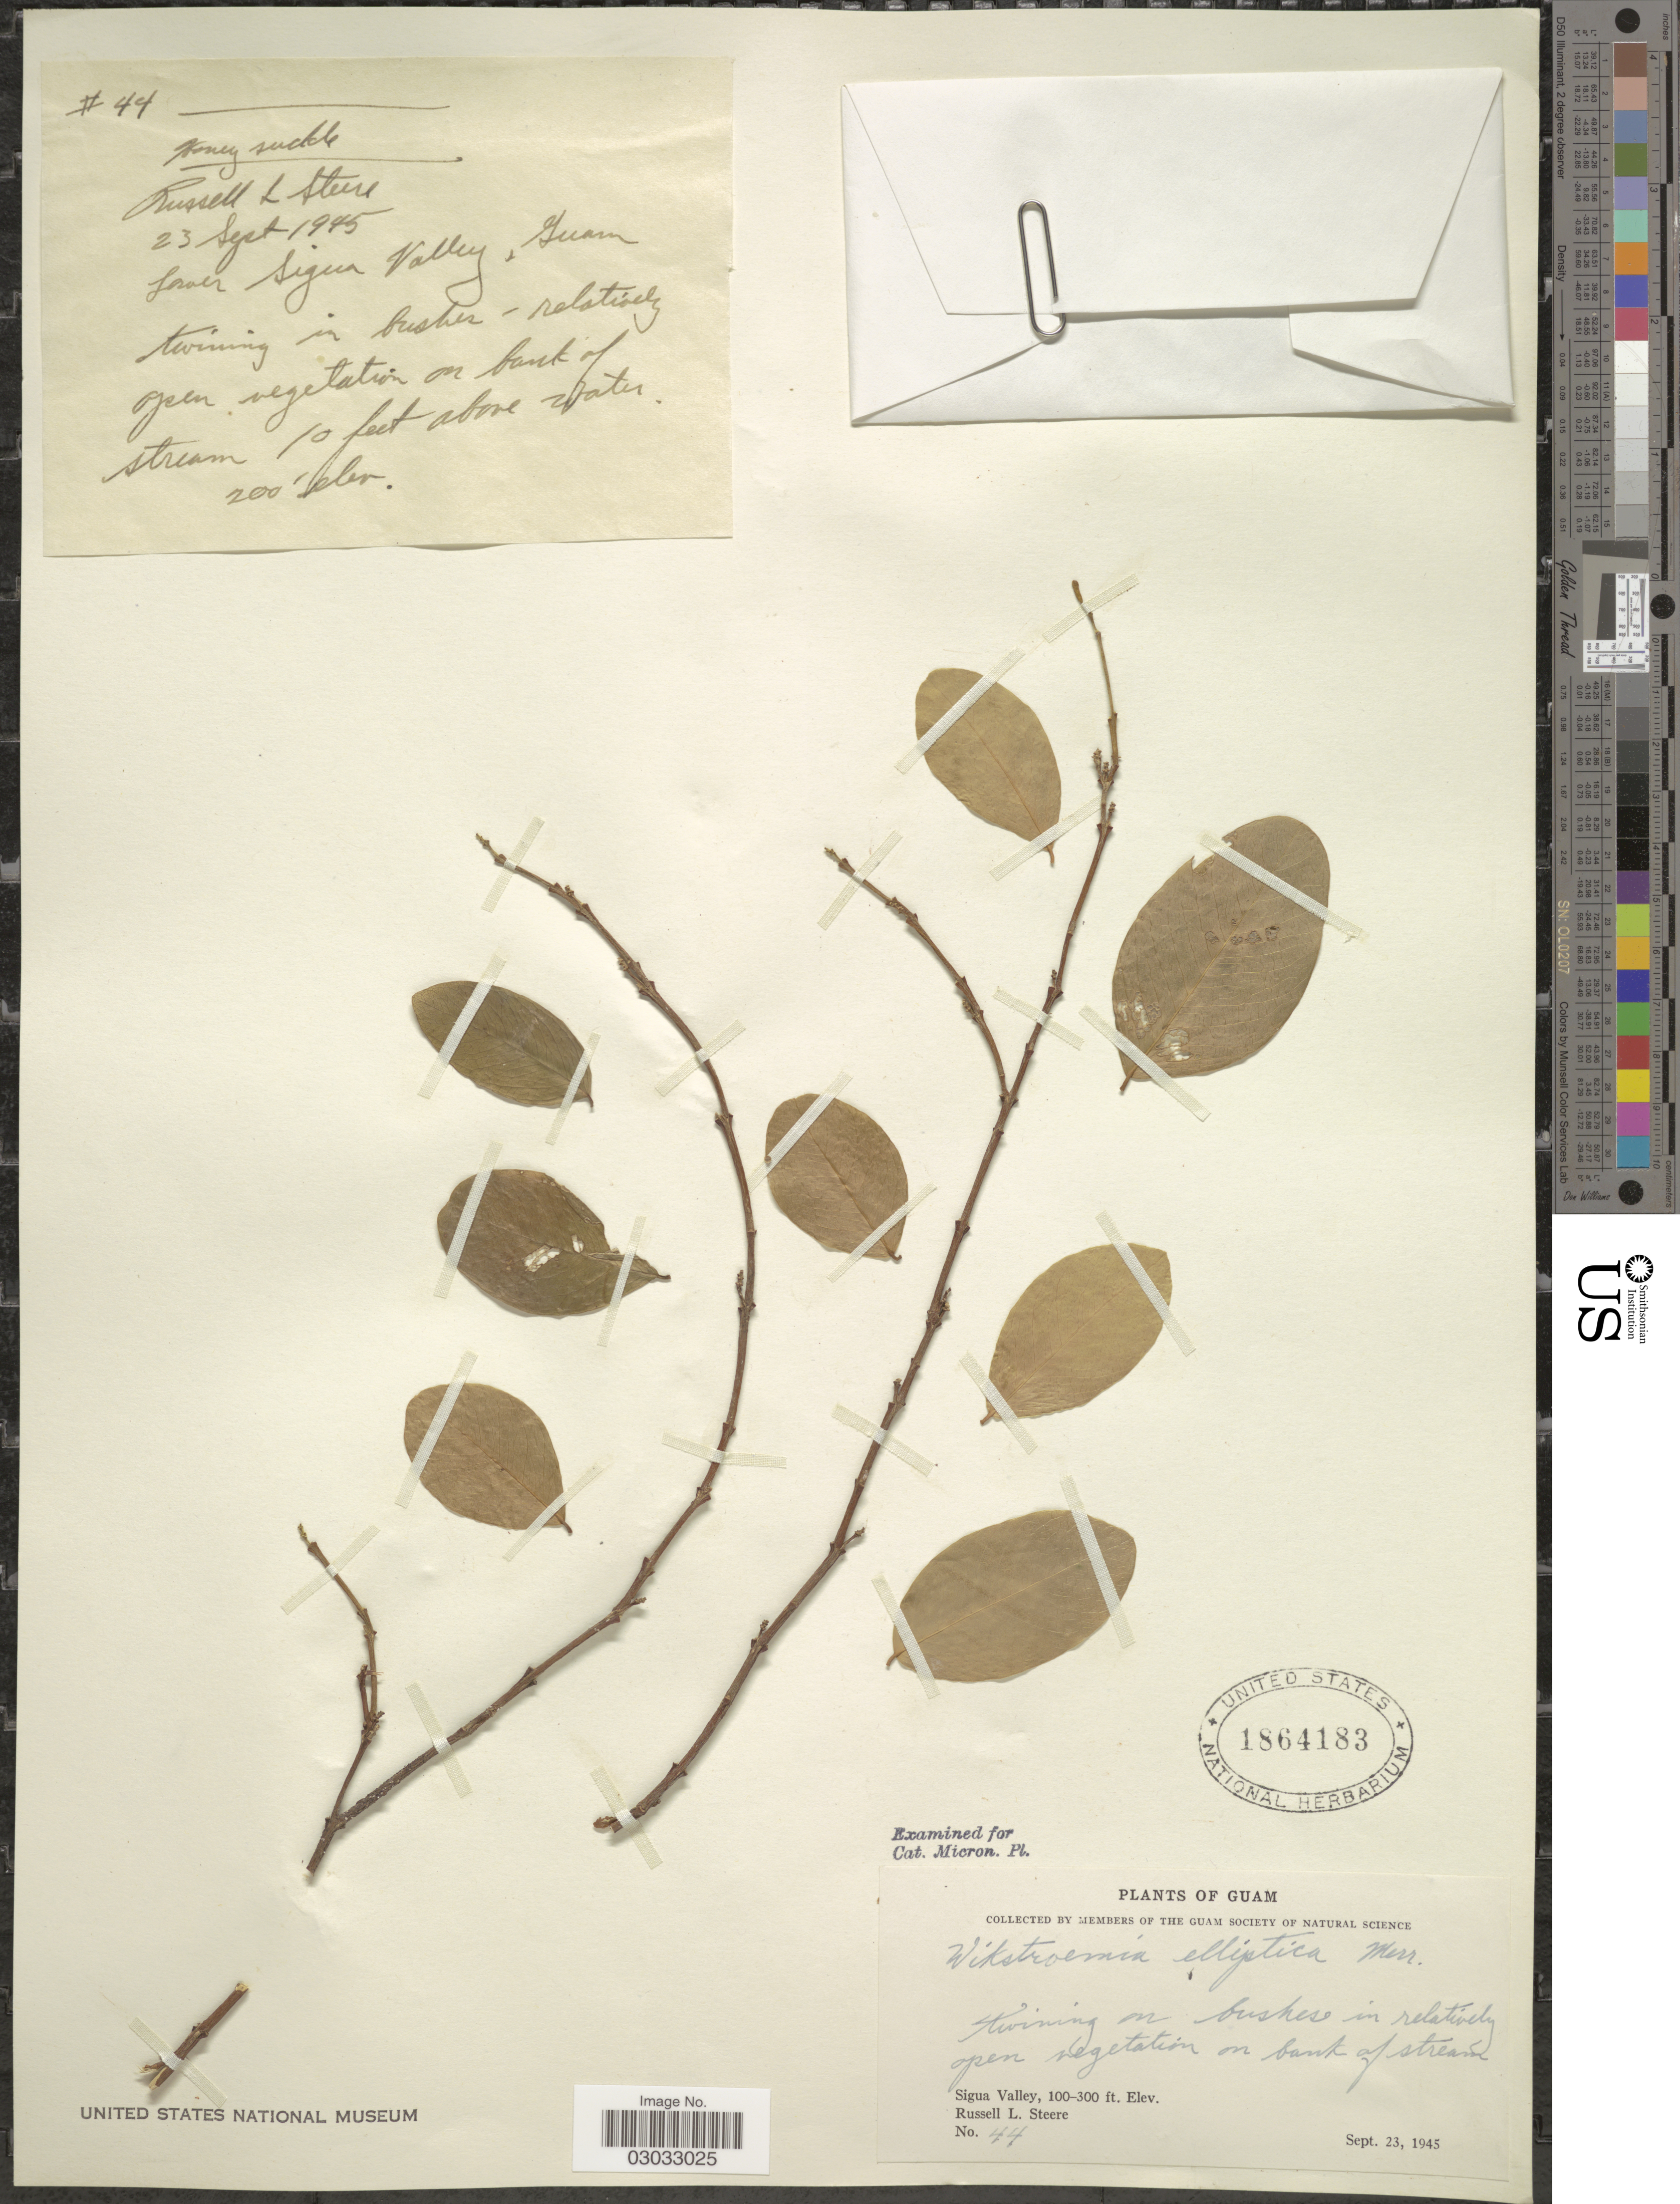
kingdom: Plantae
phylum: Tracheophyta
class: Magnoliopsida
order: Malvales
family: Thymelaeaceae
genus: Wikstroemia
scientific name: Wikstroemia elliptica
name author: Merr.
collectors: R. L. Steere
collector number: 44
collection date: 1945-09-23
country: Guam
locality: Lower Sigua Valley.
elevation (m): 30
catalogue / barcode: US 1864183